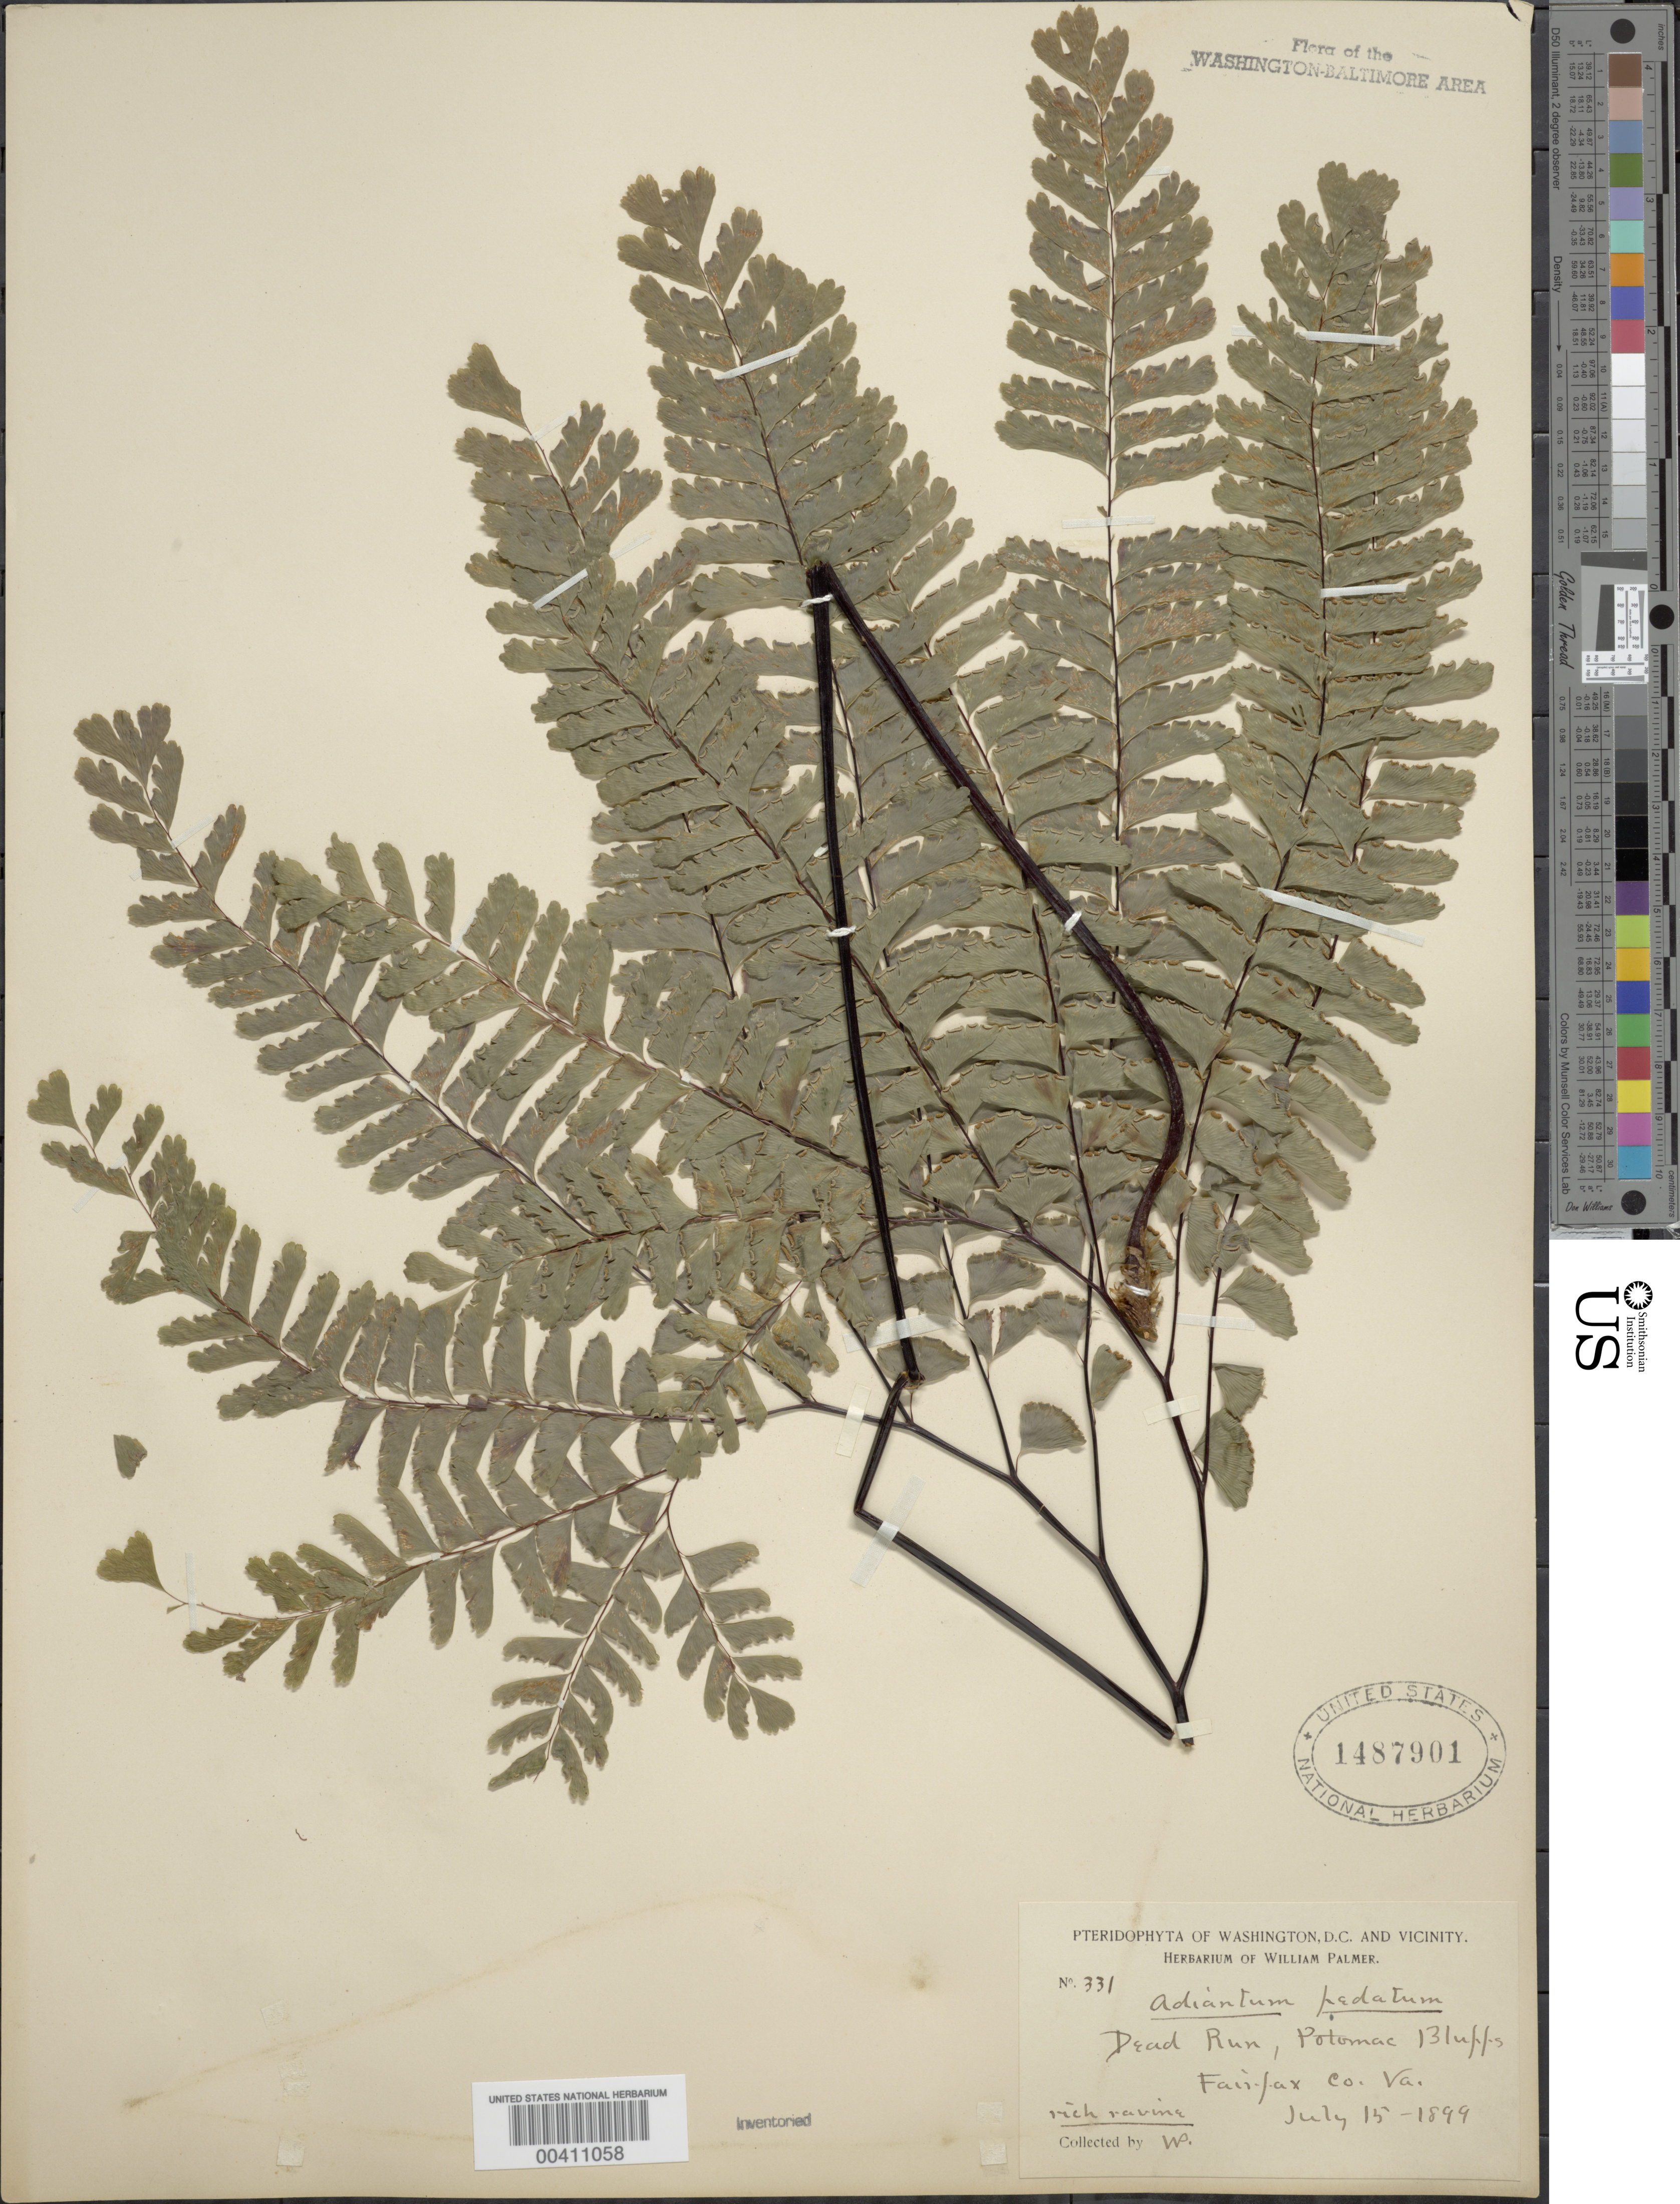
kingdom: Plantae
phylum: Tracheophyta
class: Polypodiopsida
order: Polypodiales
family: Pteridaceae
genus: Adiantum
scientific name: Adiantum pedatum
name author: L.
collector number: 331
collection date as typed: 15 Jul 1899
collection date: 1899-07-15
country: United States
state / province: Virginia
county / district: Fairfax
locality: Dead Run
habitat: Rich ravine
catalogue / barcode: US 1487901